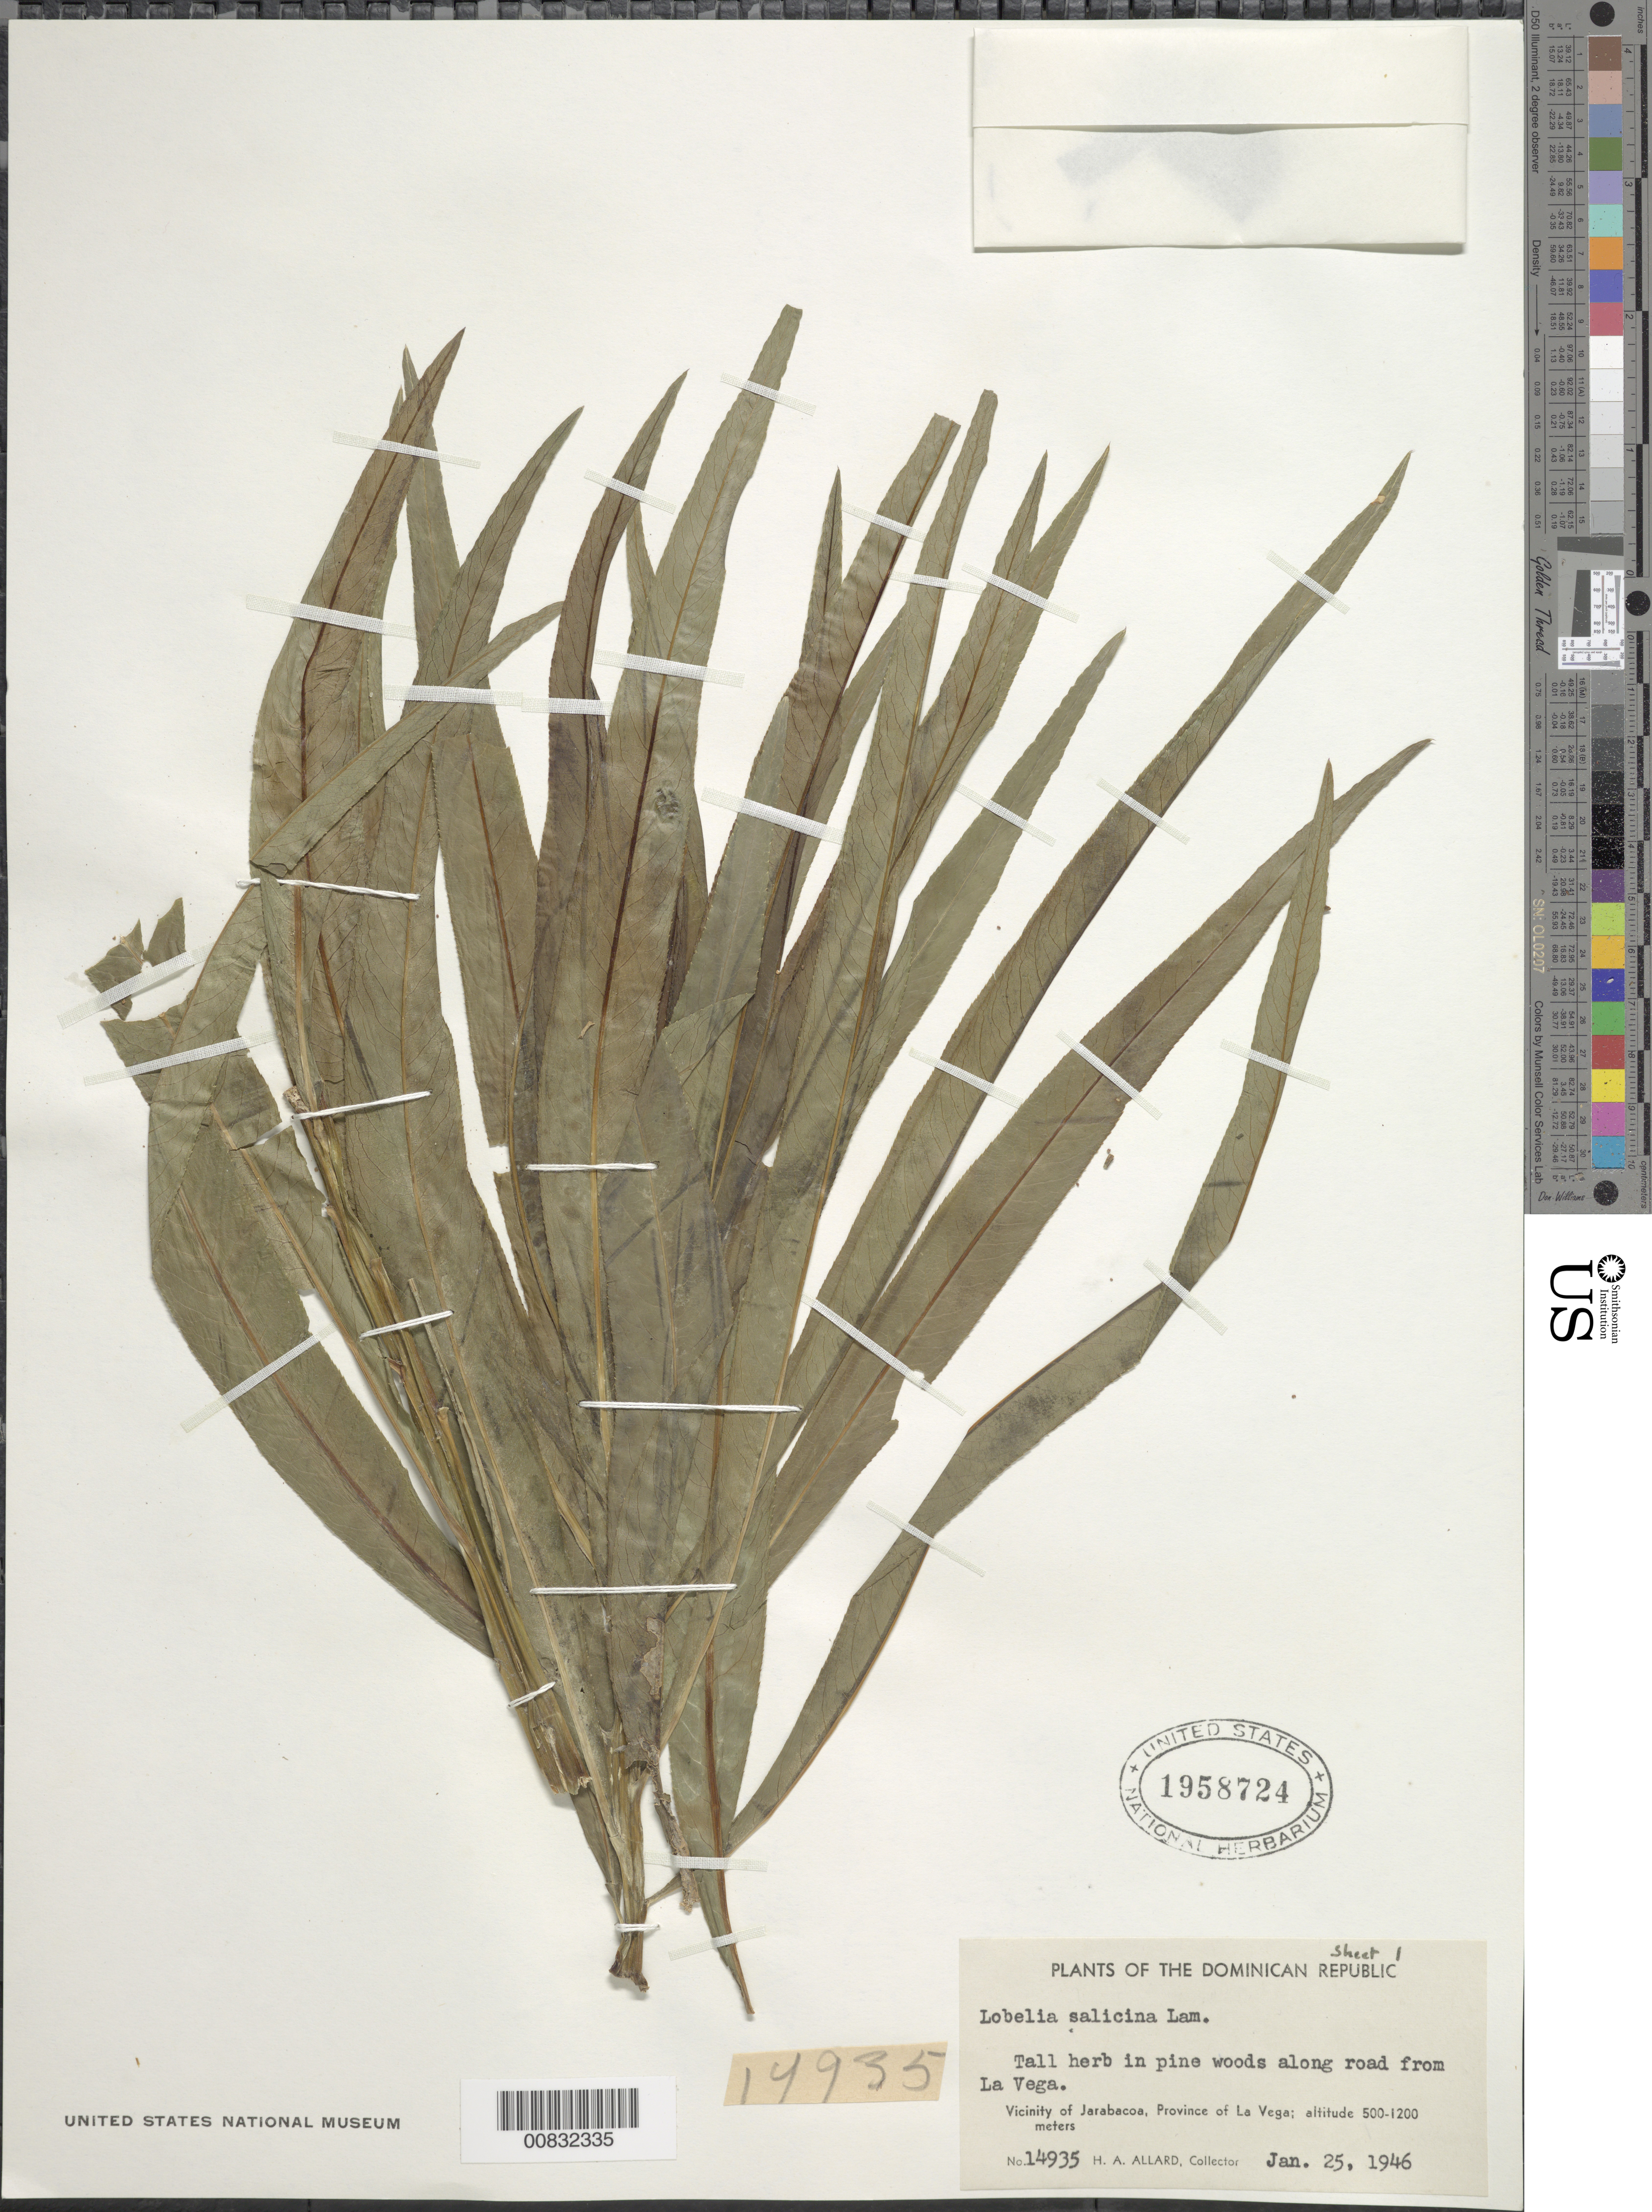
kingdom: Plantae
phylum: Tracheophyta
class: Magnoliopsida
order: Asterales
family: Campanulaceae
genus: Lobelia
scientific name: Lobelia salicina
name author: Lam.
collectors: H. A. Allard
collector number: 14935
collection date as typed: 25 Jan 1946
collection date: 1946-01-25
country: Dominican Republic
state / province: La Vega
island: Hispaniola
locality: Vicinity of Jarabacoa, along road from La Vega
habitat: In pine woods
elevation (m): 500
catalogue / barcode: US 1958724